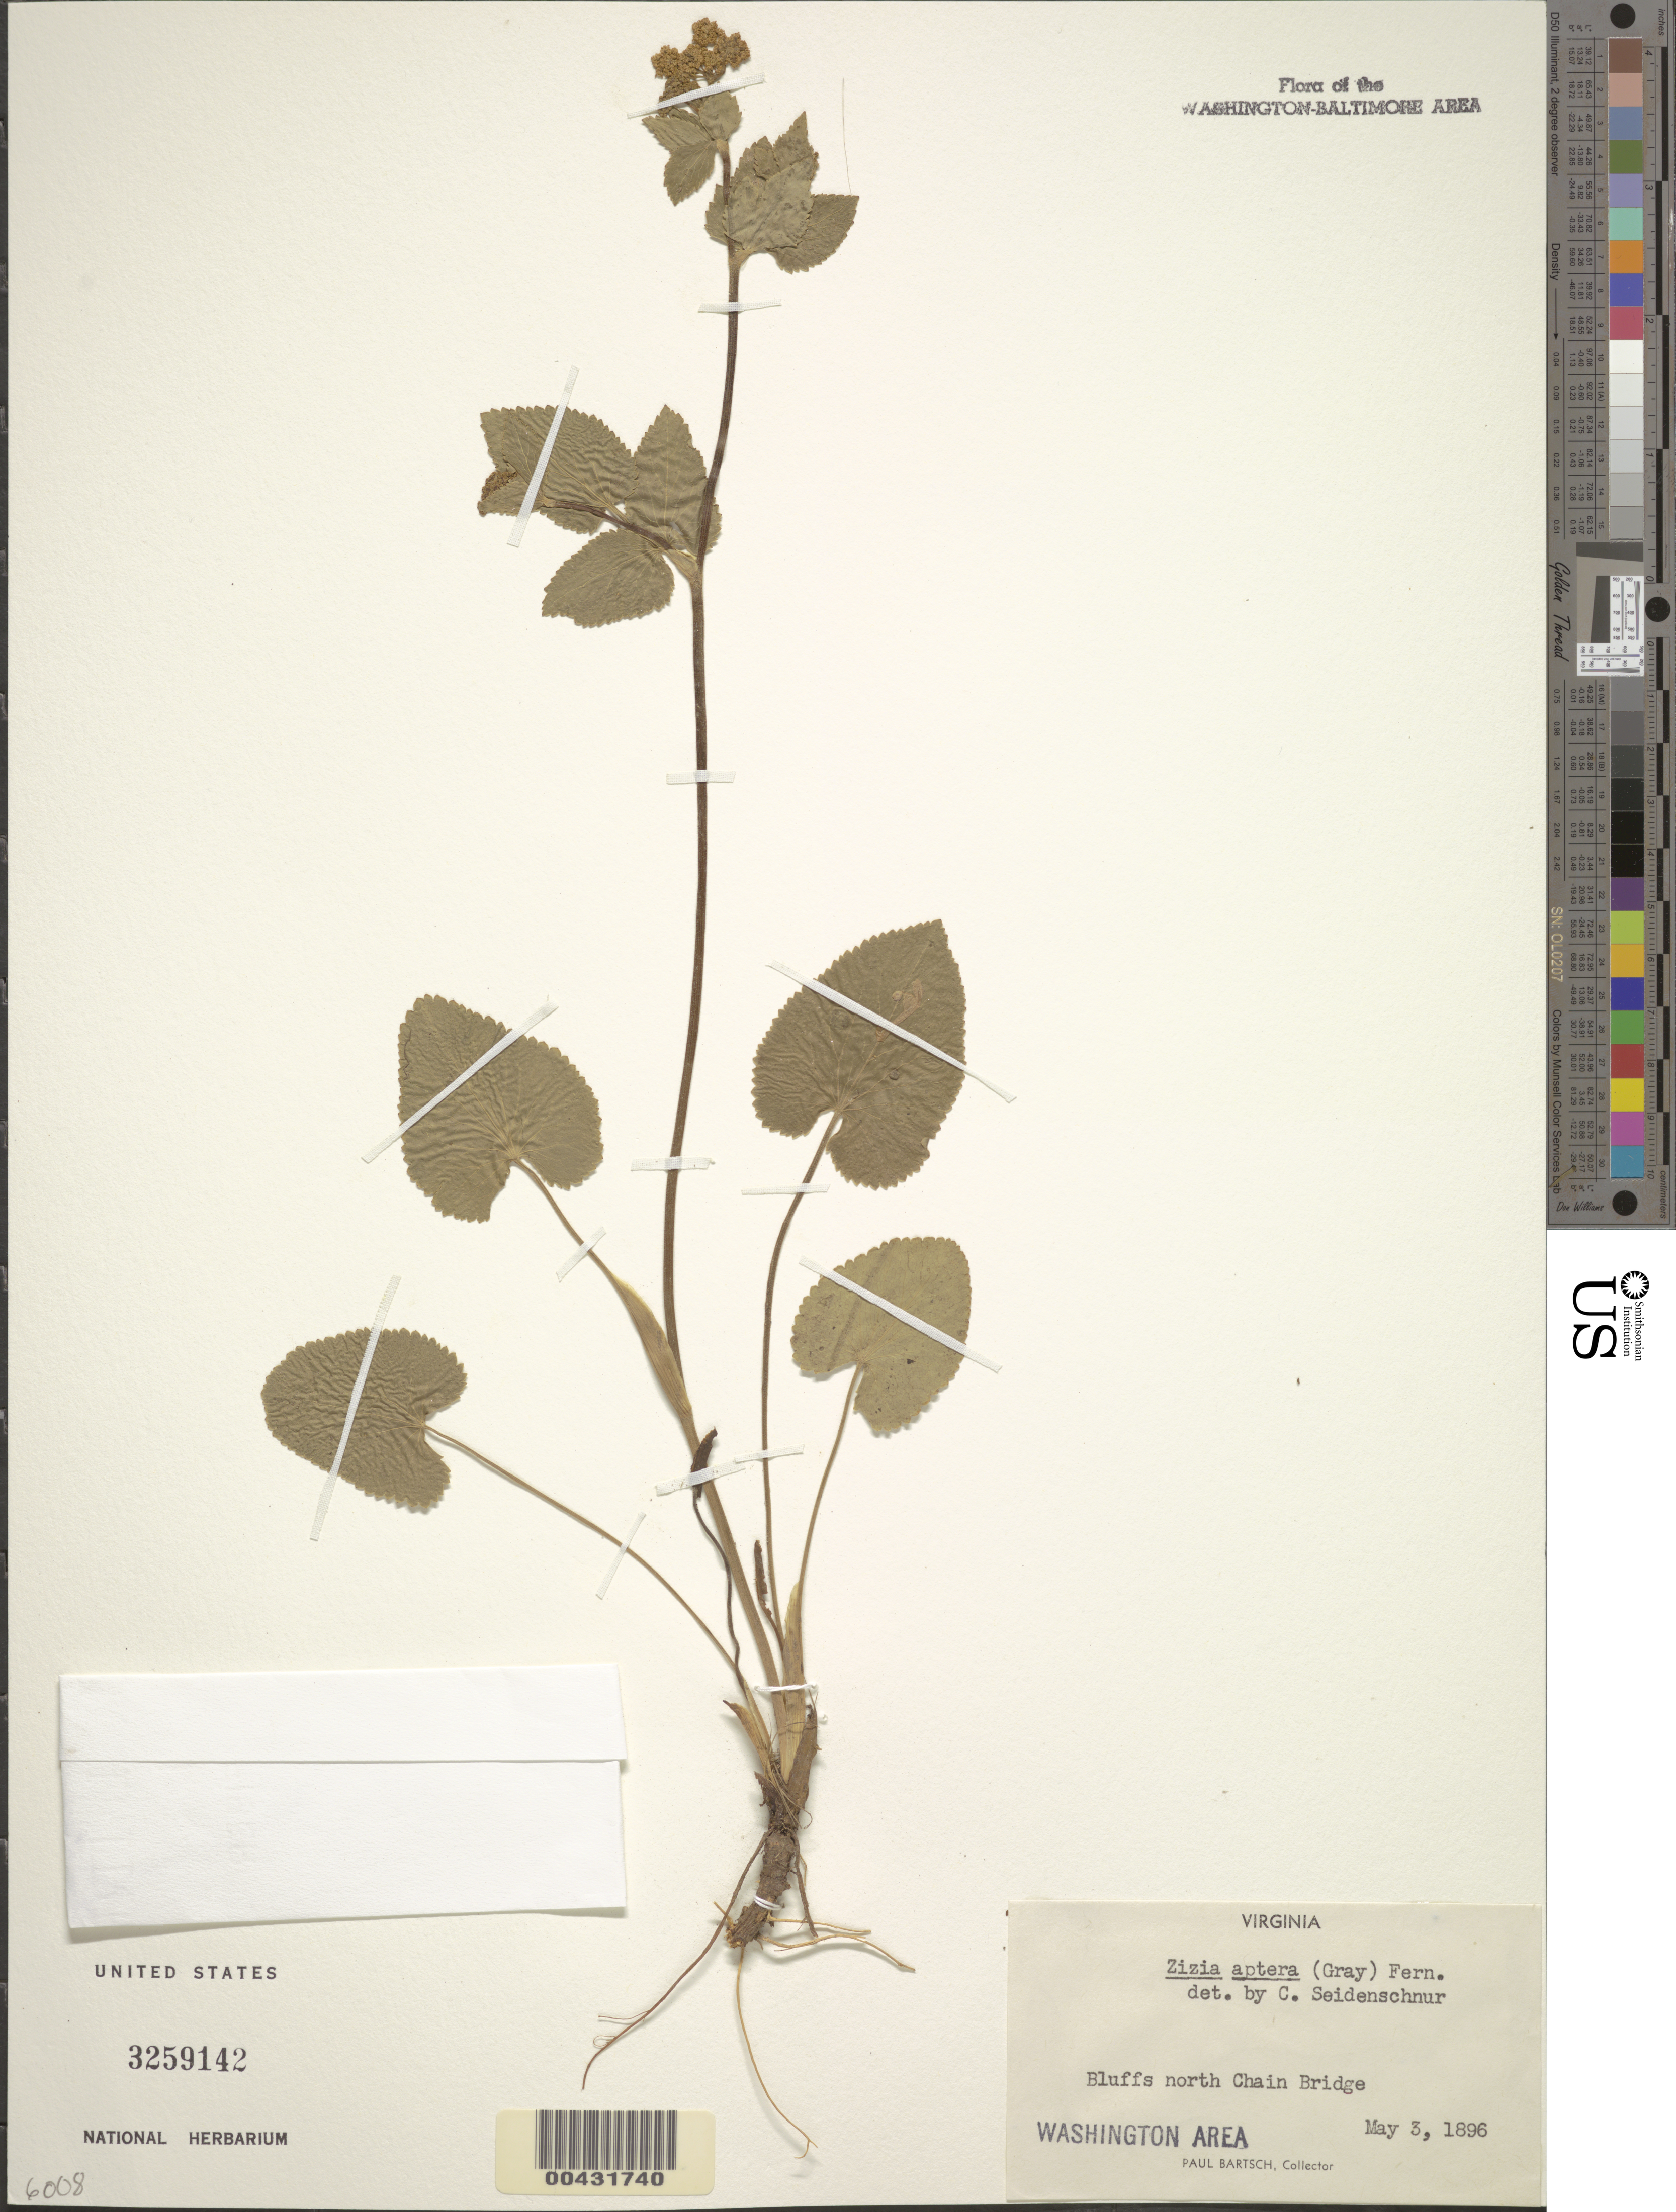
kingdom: Plantae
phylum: Tracheophyta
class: Magnoliopsida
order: Apiales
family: Apiaceae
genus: Zizia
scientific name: Zizia aptera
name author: (A. Gray) Fernald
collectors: P. Bartsch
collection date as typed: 03 May 1896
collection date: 1896-05-03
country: United States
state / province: Virginia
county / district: Arlington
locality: N of Chain Bridge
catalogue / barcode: US 3259142